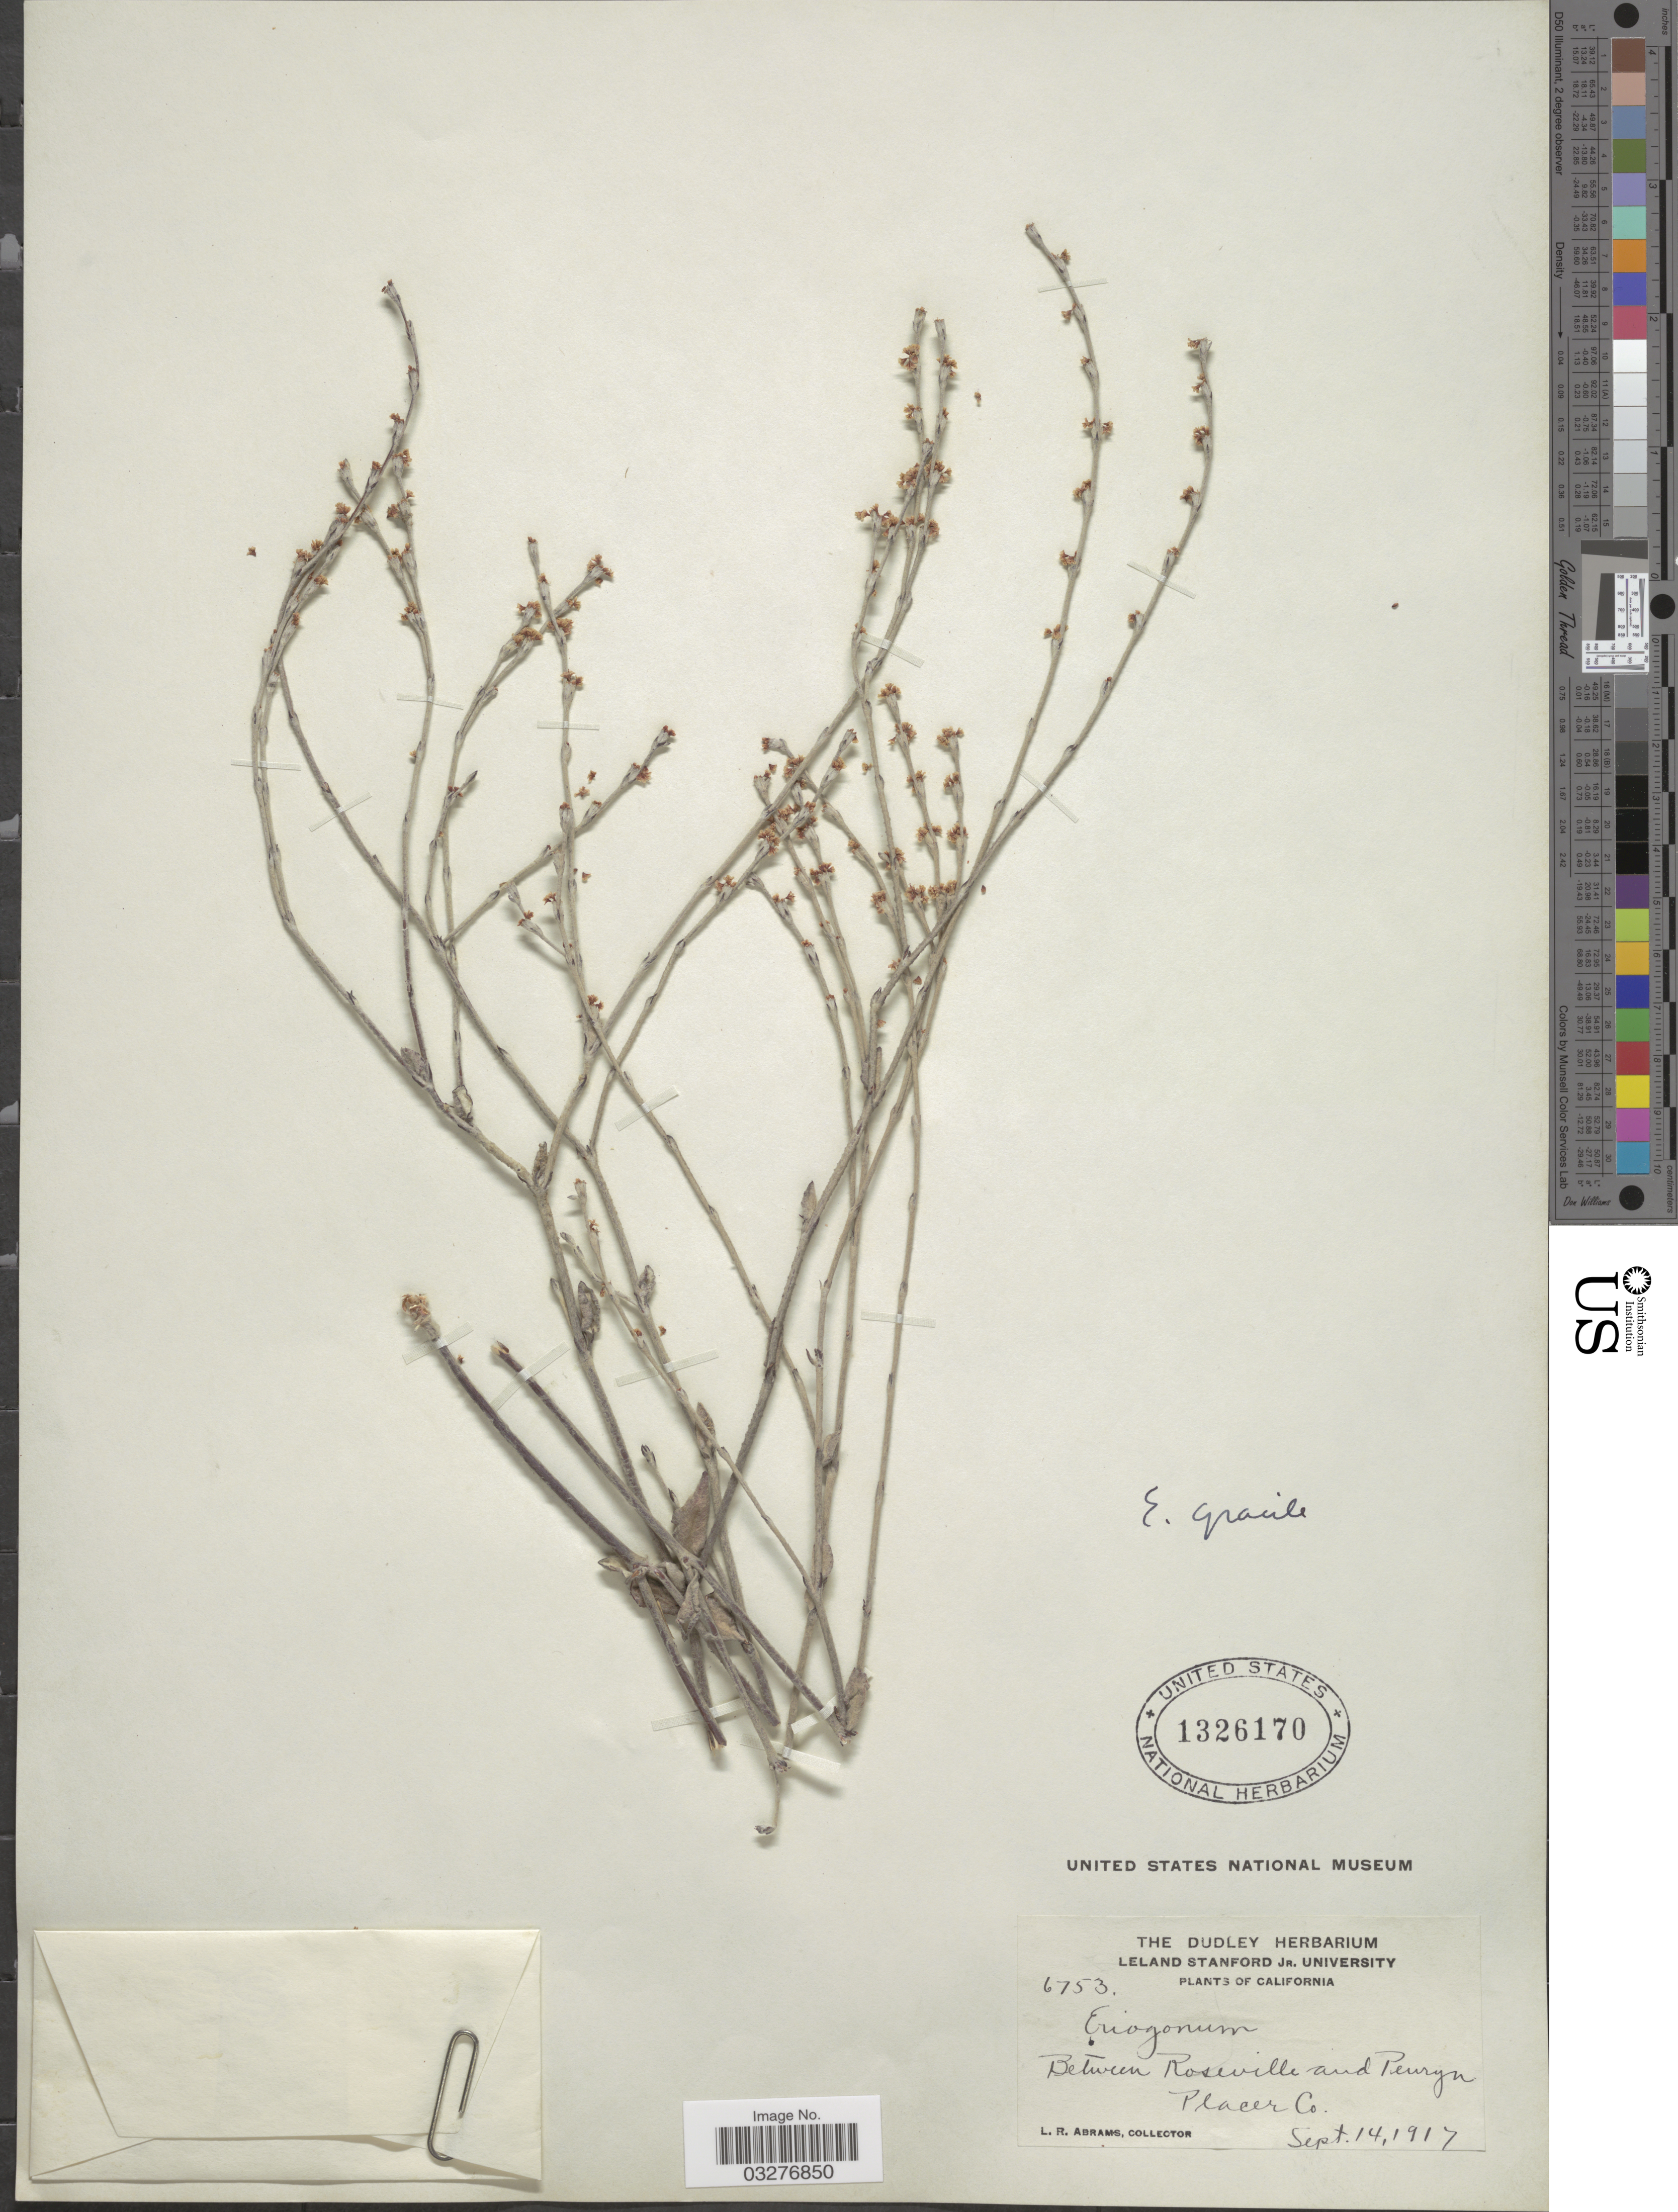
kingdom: Plantae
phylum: Tracheophyta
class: Magnoliopsida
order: Caryophyllales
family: Polygonaceae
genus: Eriogonum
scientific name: Eriogonum gracile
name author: Benth.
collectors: L. Abrams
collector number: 6753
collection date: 1917-09-14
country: United States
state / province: California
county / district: Placer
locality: Between Roseville and Penryn. Placer Co.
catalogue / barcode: US 1326170